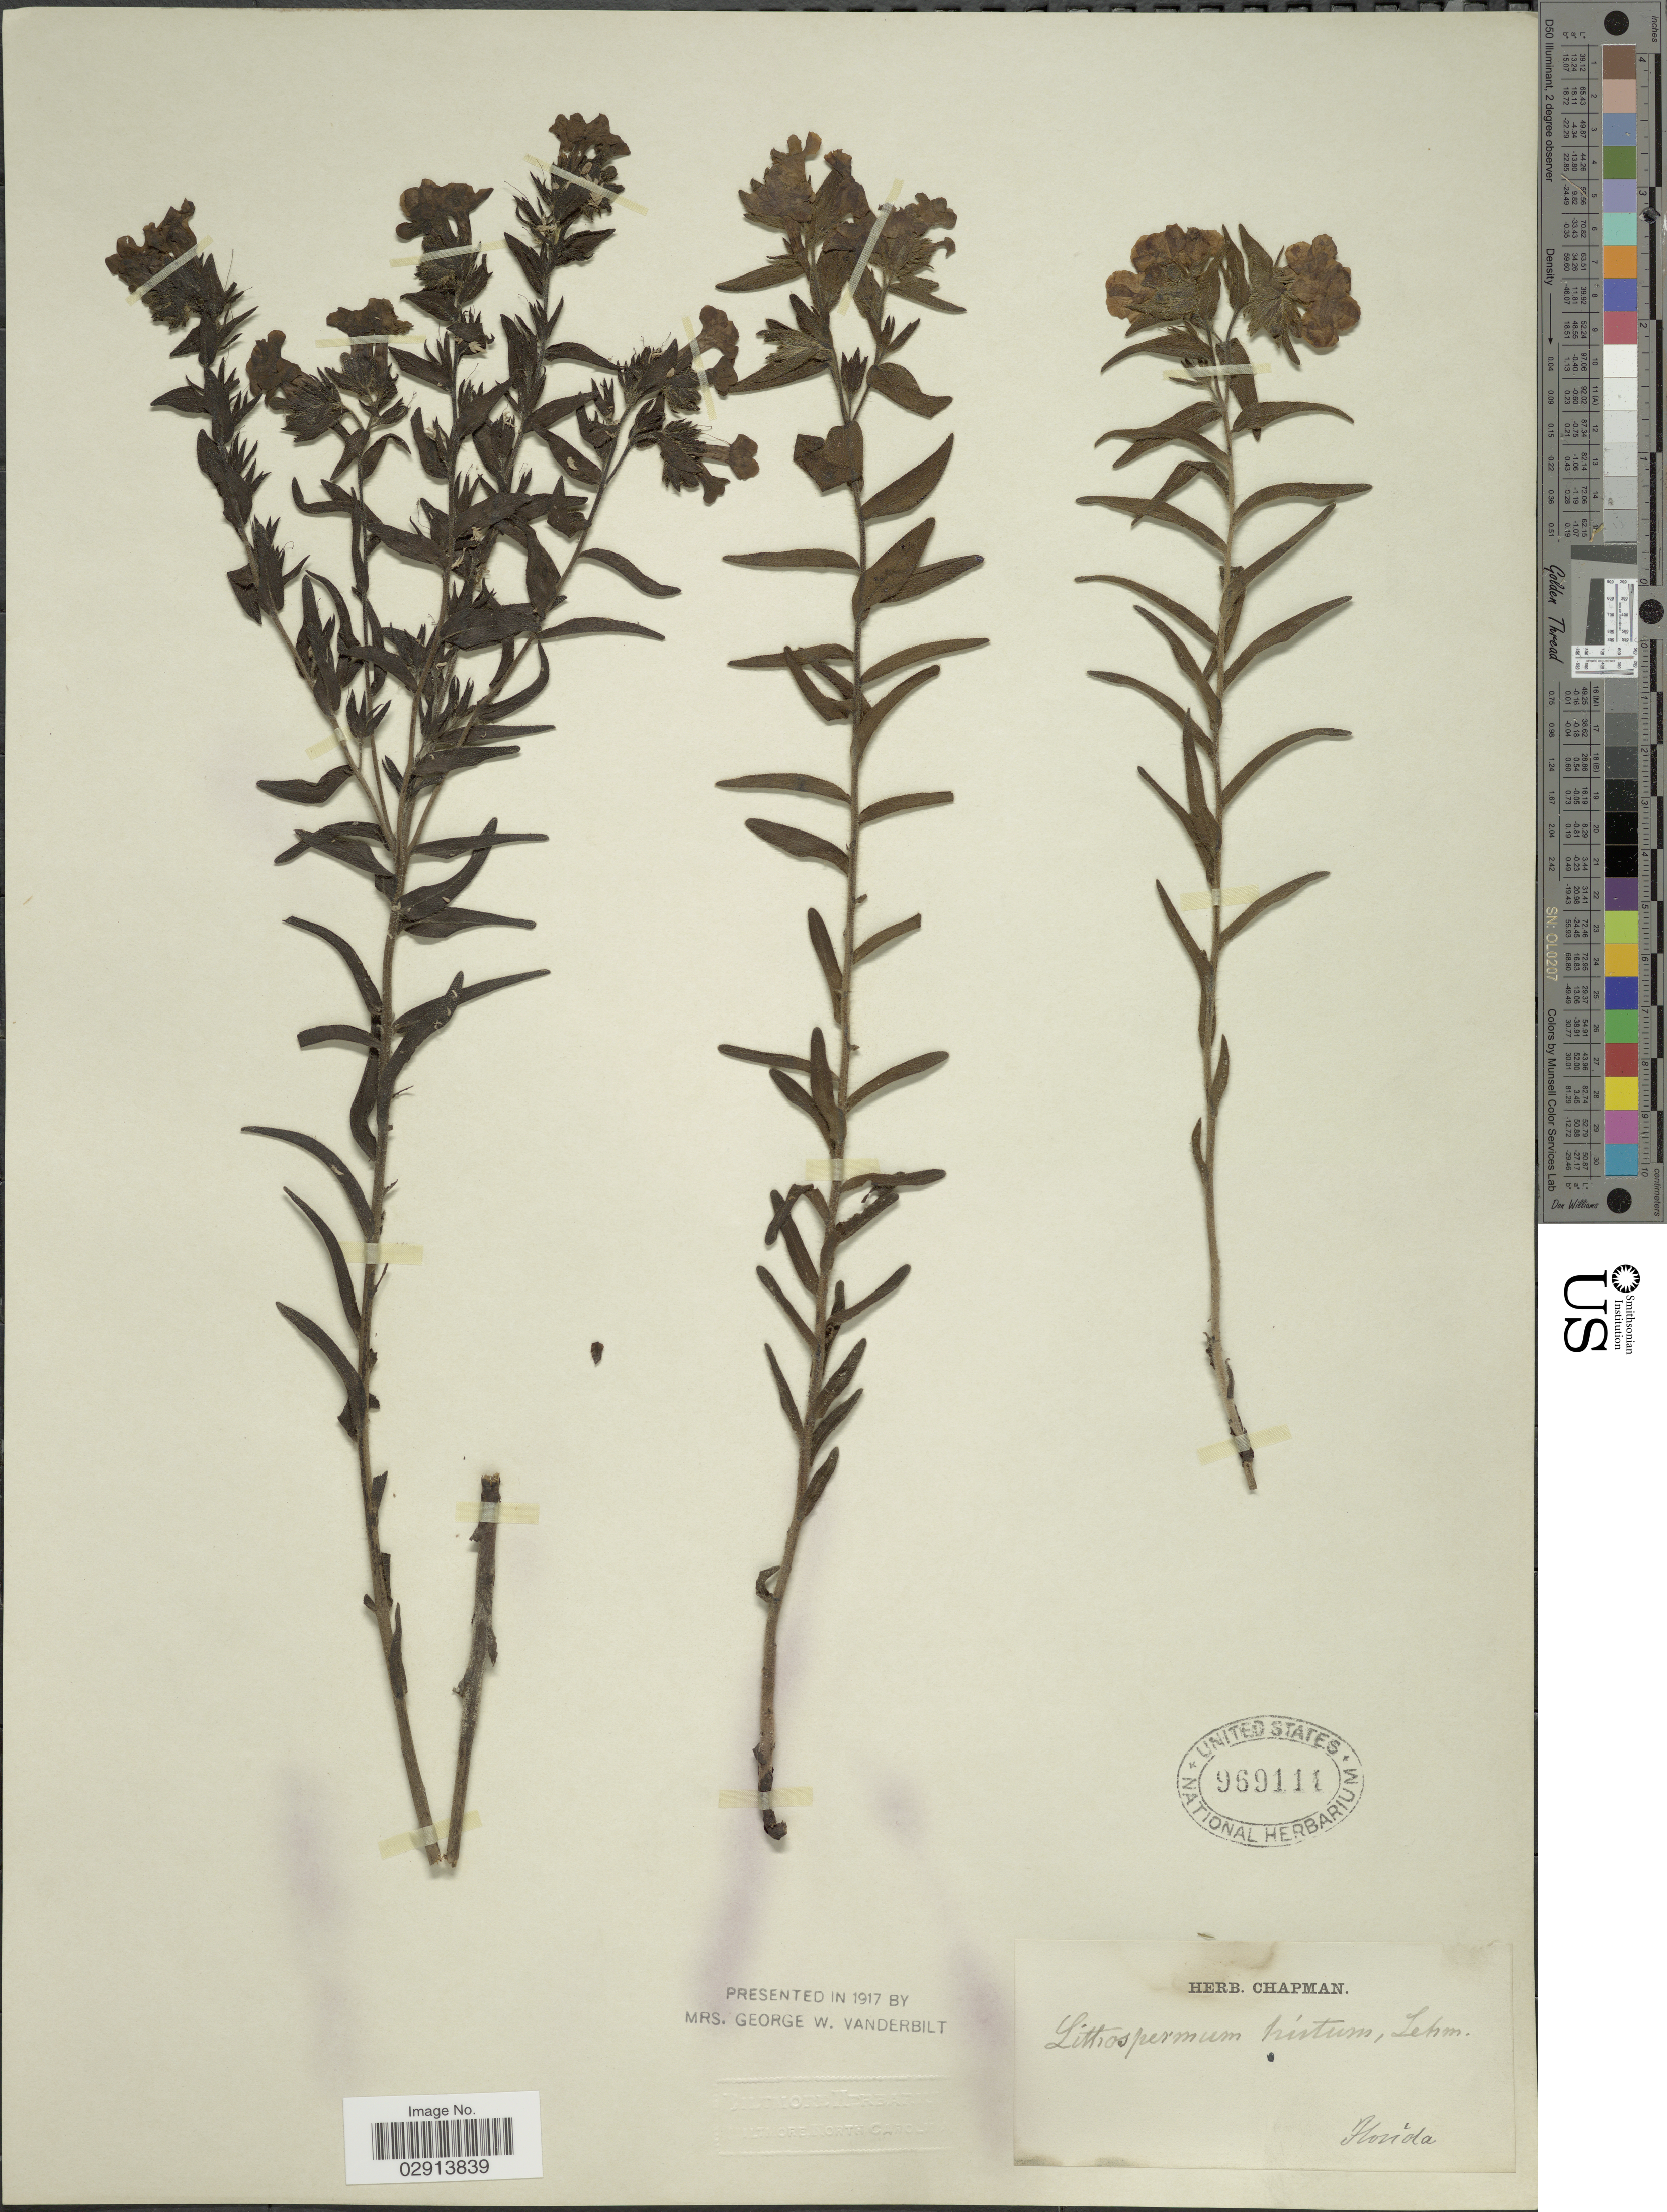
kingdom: Plantae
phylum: Tracheophyta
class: Magnoliopsida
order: Boraginales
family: Boraginaceae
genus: Lithospermum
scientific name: Lithospermum caroliniense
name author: (J.F. Gmel.) MacMill.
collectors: ex herb. Chapman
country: United States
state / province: Florida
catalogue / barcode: US 969111